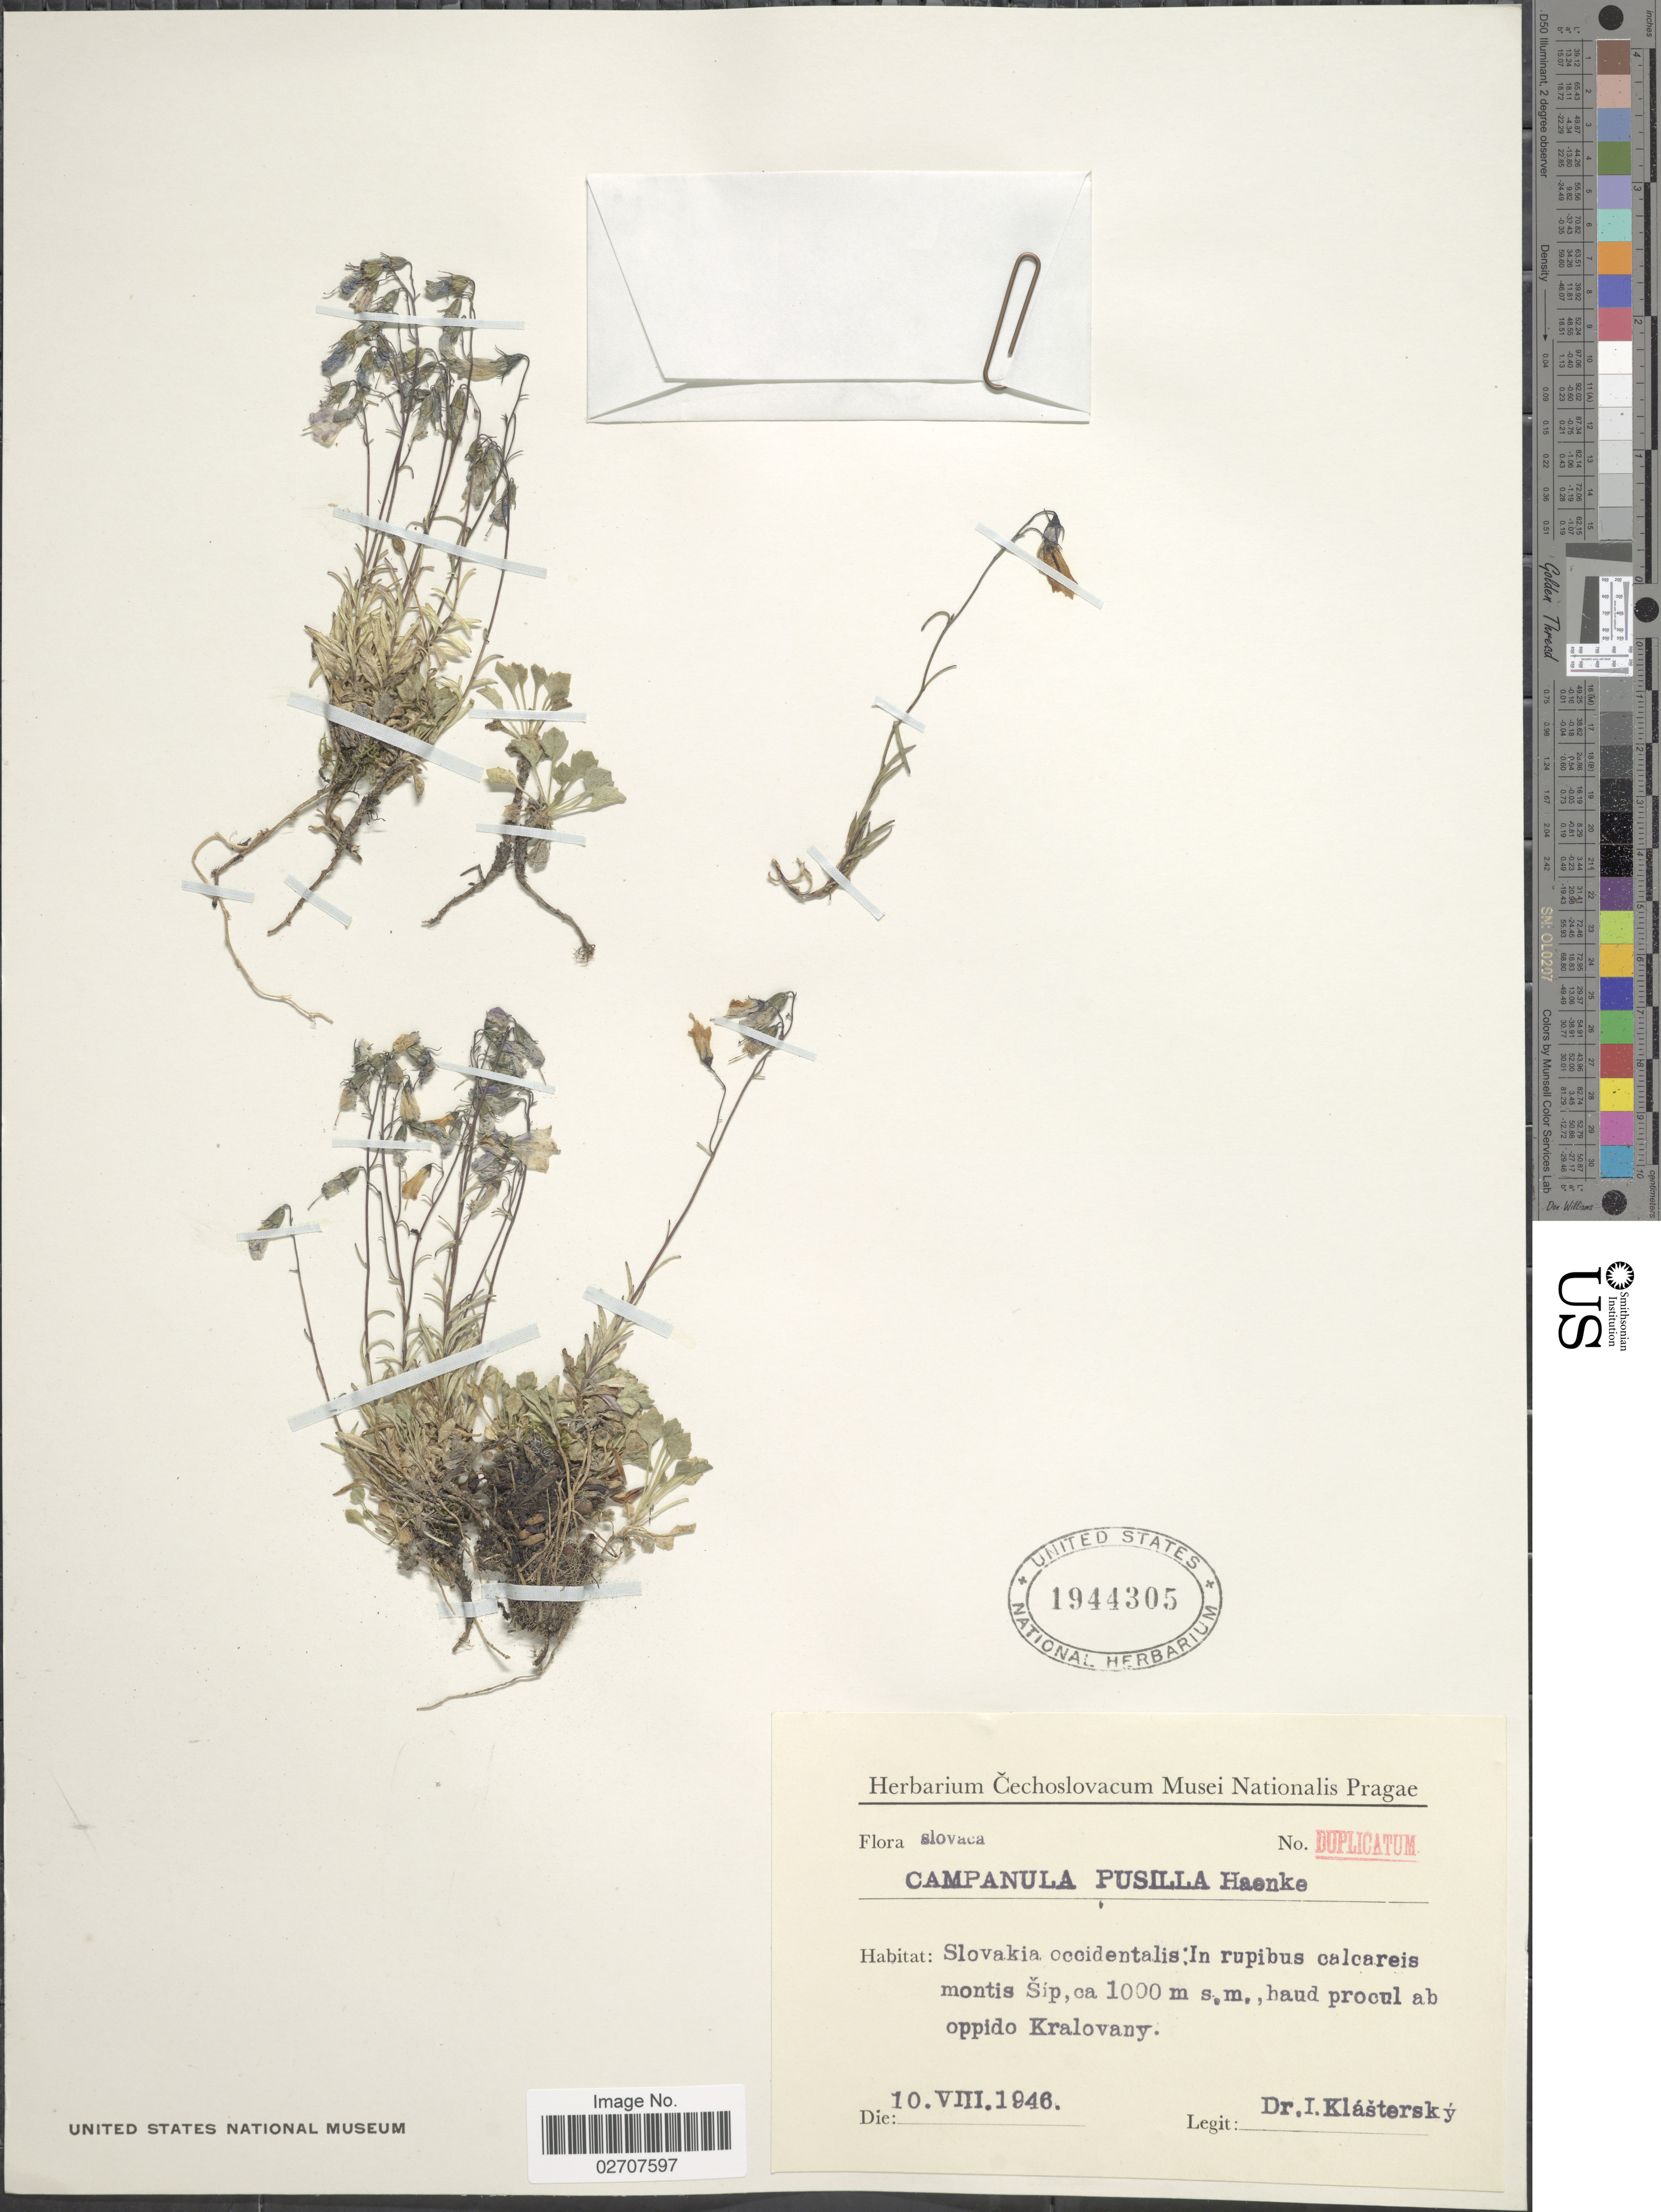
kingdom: Plantae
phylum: Tracheophyta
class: Magnoliopsida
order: Asterales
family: Campanulaceae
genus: Campanula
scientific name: Campanula cochleariifolia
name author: Lam.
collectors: I. Klášterský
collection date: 1946-08-10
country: Slovakia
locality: Slovaca. Slovakia occidentalis: In rupibus calcareis montis Sip, haud procul ab oppido Kralovany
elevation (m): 1000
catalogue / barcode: US 1944305